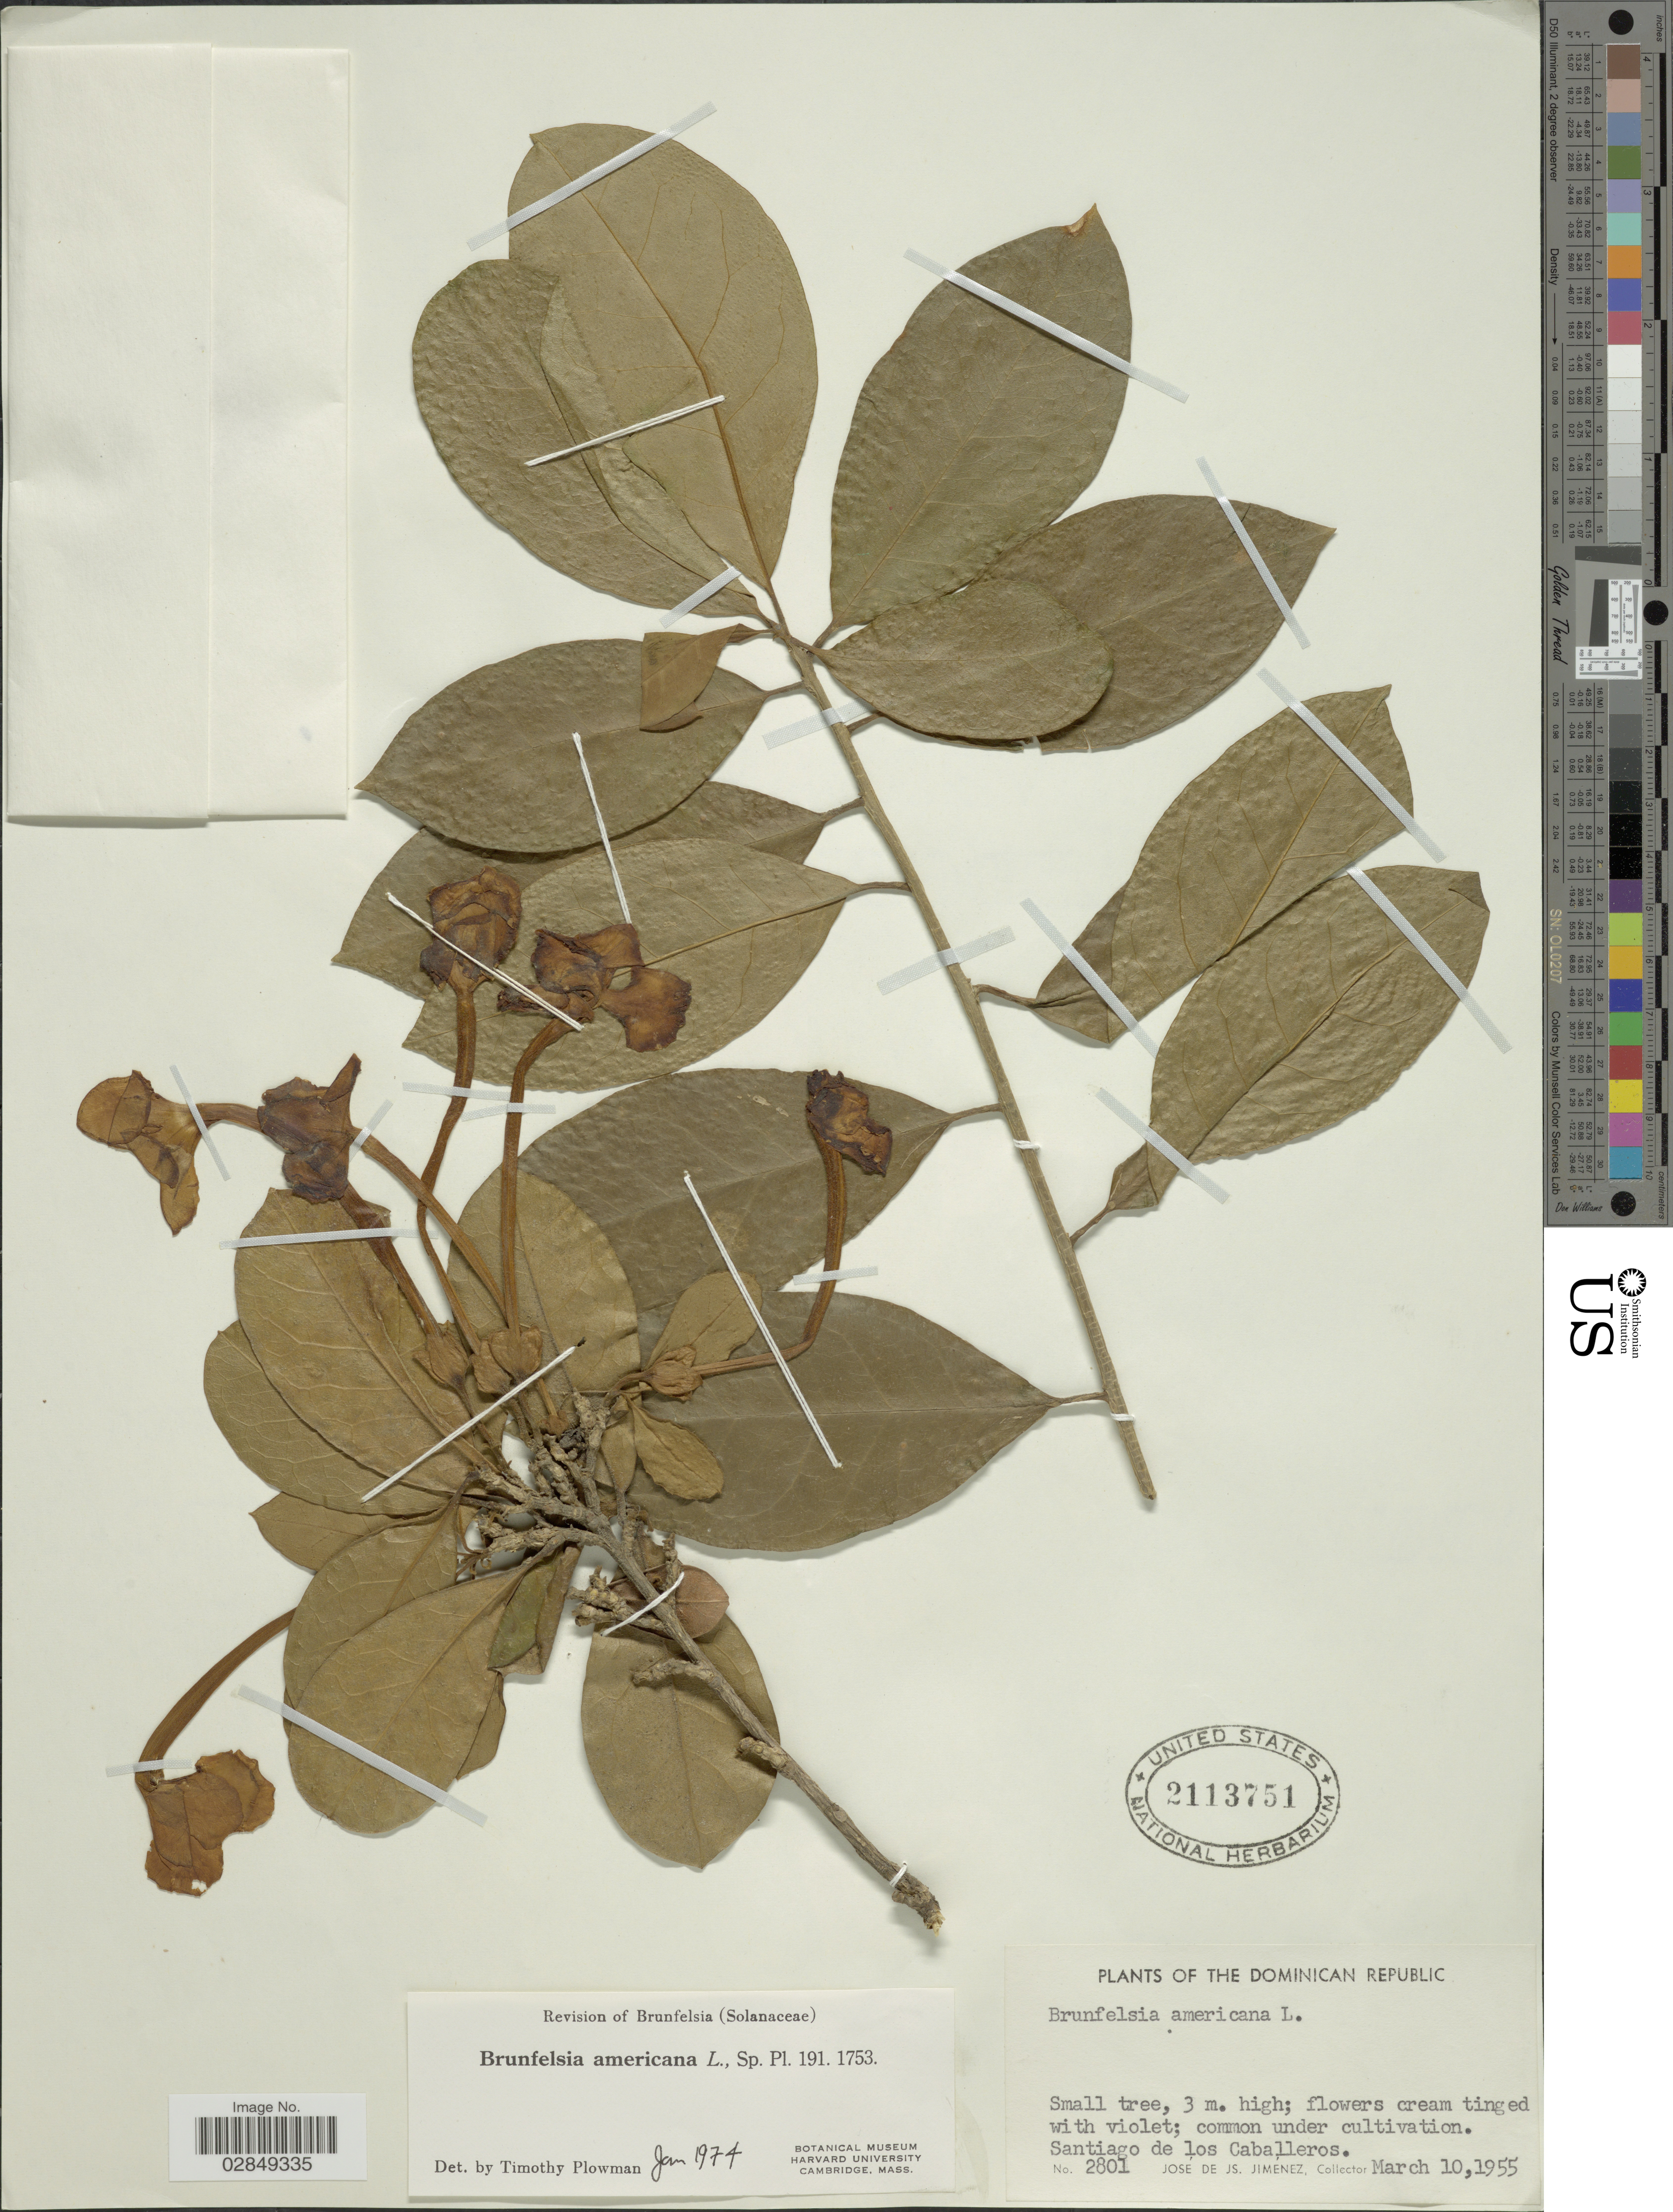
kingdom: Plantae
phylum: Tracheophyta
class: Magnoliopsida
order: Solanales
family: Solanaceae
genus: Brunfelsia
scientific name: Brunfelsia americana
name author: L.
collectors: J. J. Jiménez Almonte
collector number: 2801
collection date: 1955-03-10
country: Dominican Republic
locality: Santiago de los Caballeros.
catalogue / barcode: US 2113751